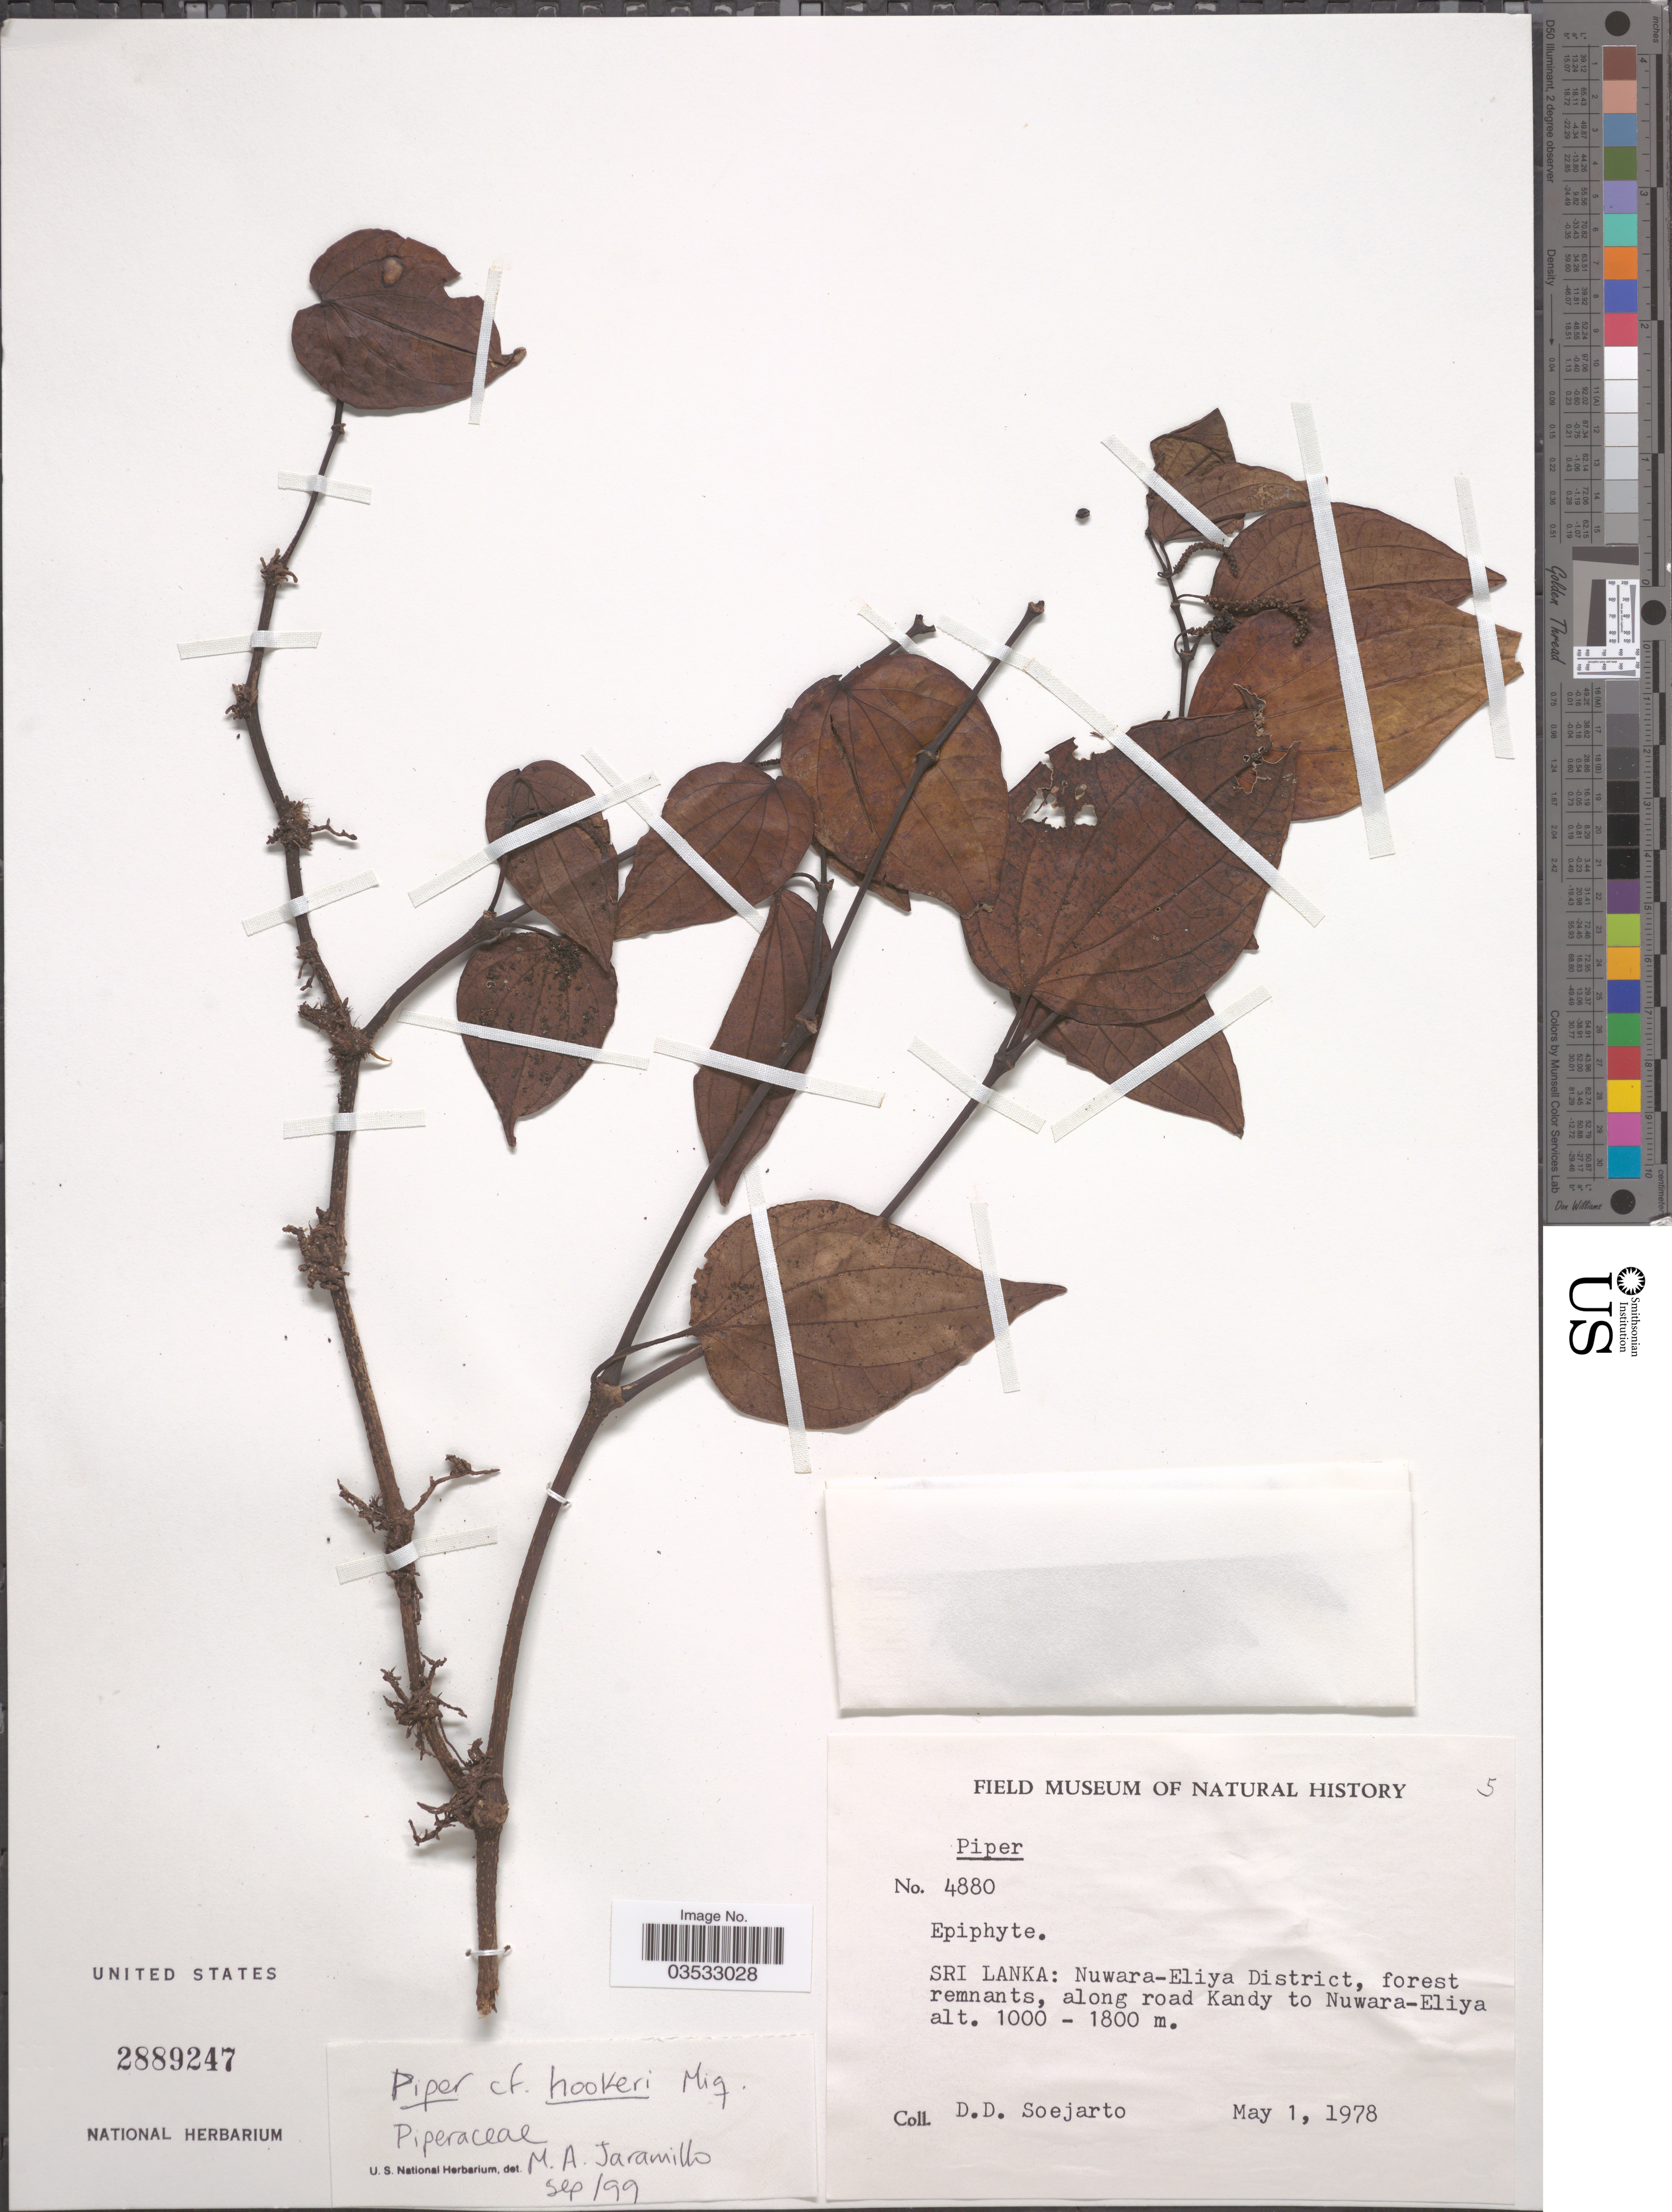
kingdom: Plantae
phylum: Tracheophyta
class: Magnoliopsida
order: Piperales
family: Piperaceae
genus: Piper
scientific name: Piper hookeri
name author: Miq.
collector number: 4880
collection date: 1978-05-01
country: Sri Lanka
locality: Nuwara-Eliya District, forest remnants, along road Kandy to Nuwara-Eliya.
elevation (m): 1000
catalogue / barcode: US 2889247